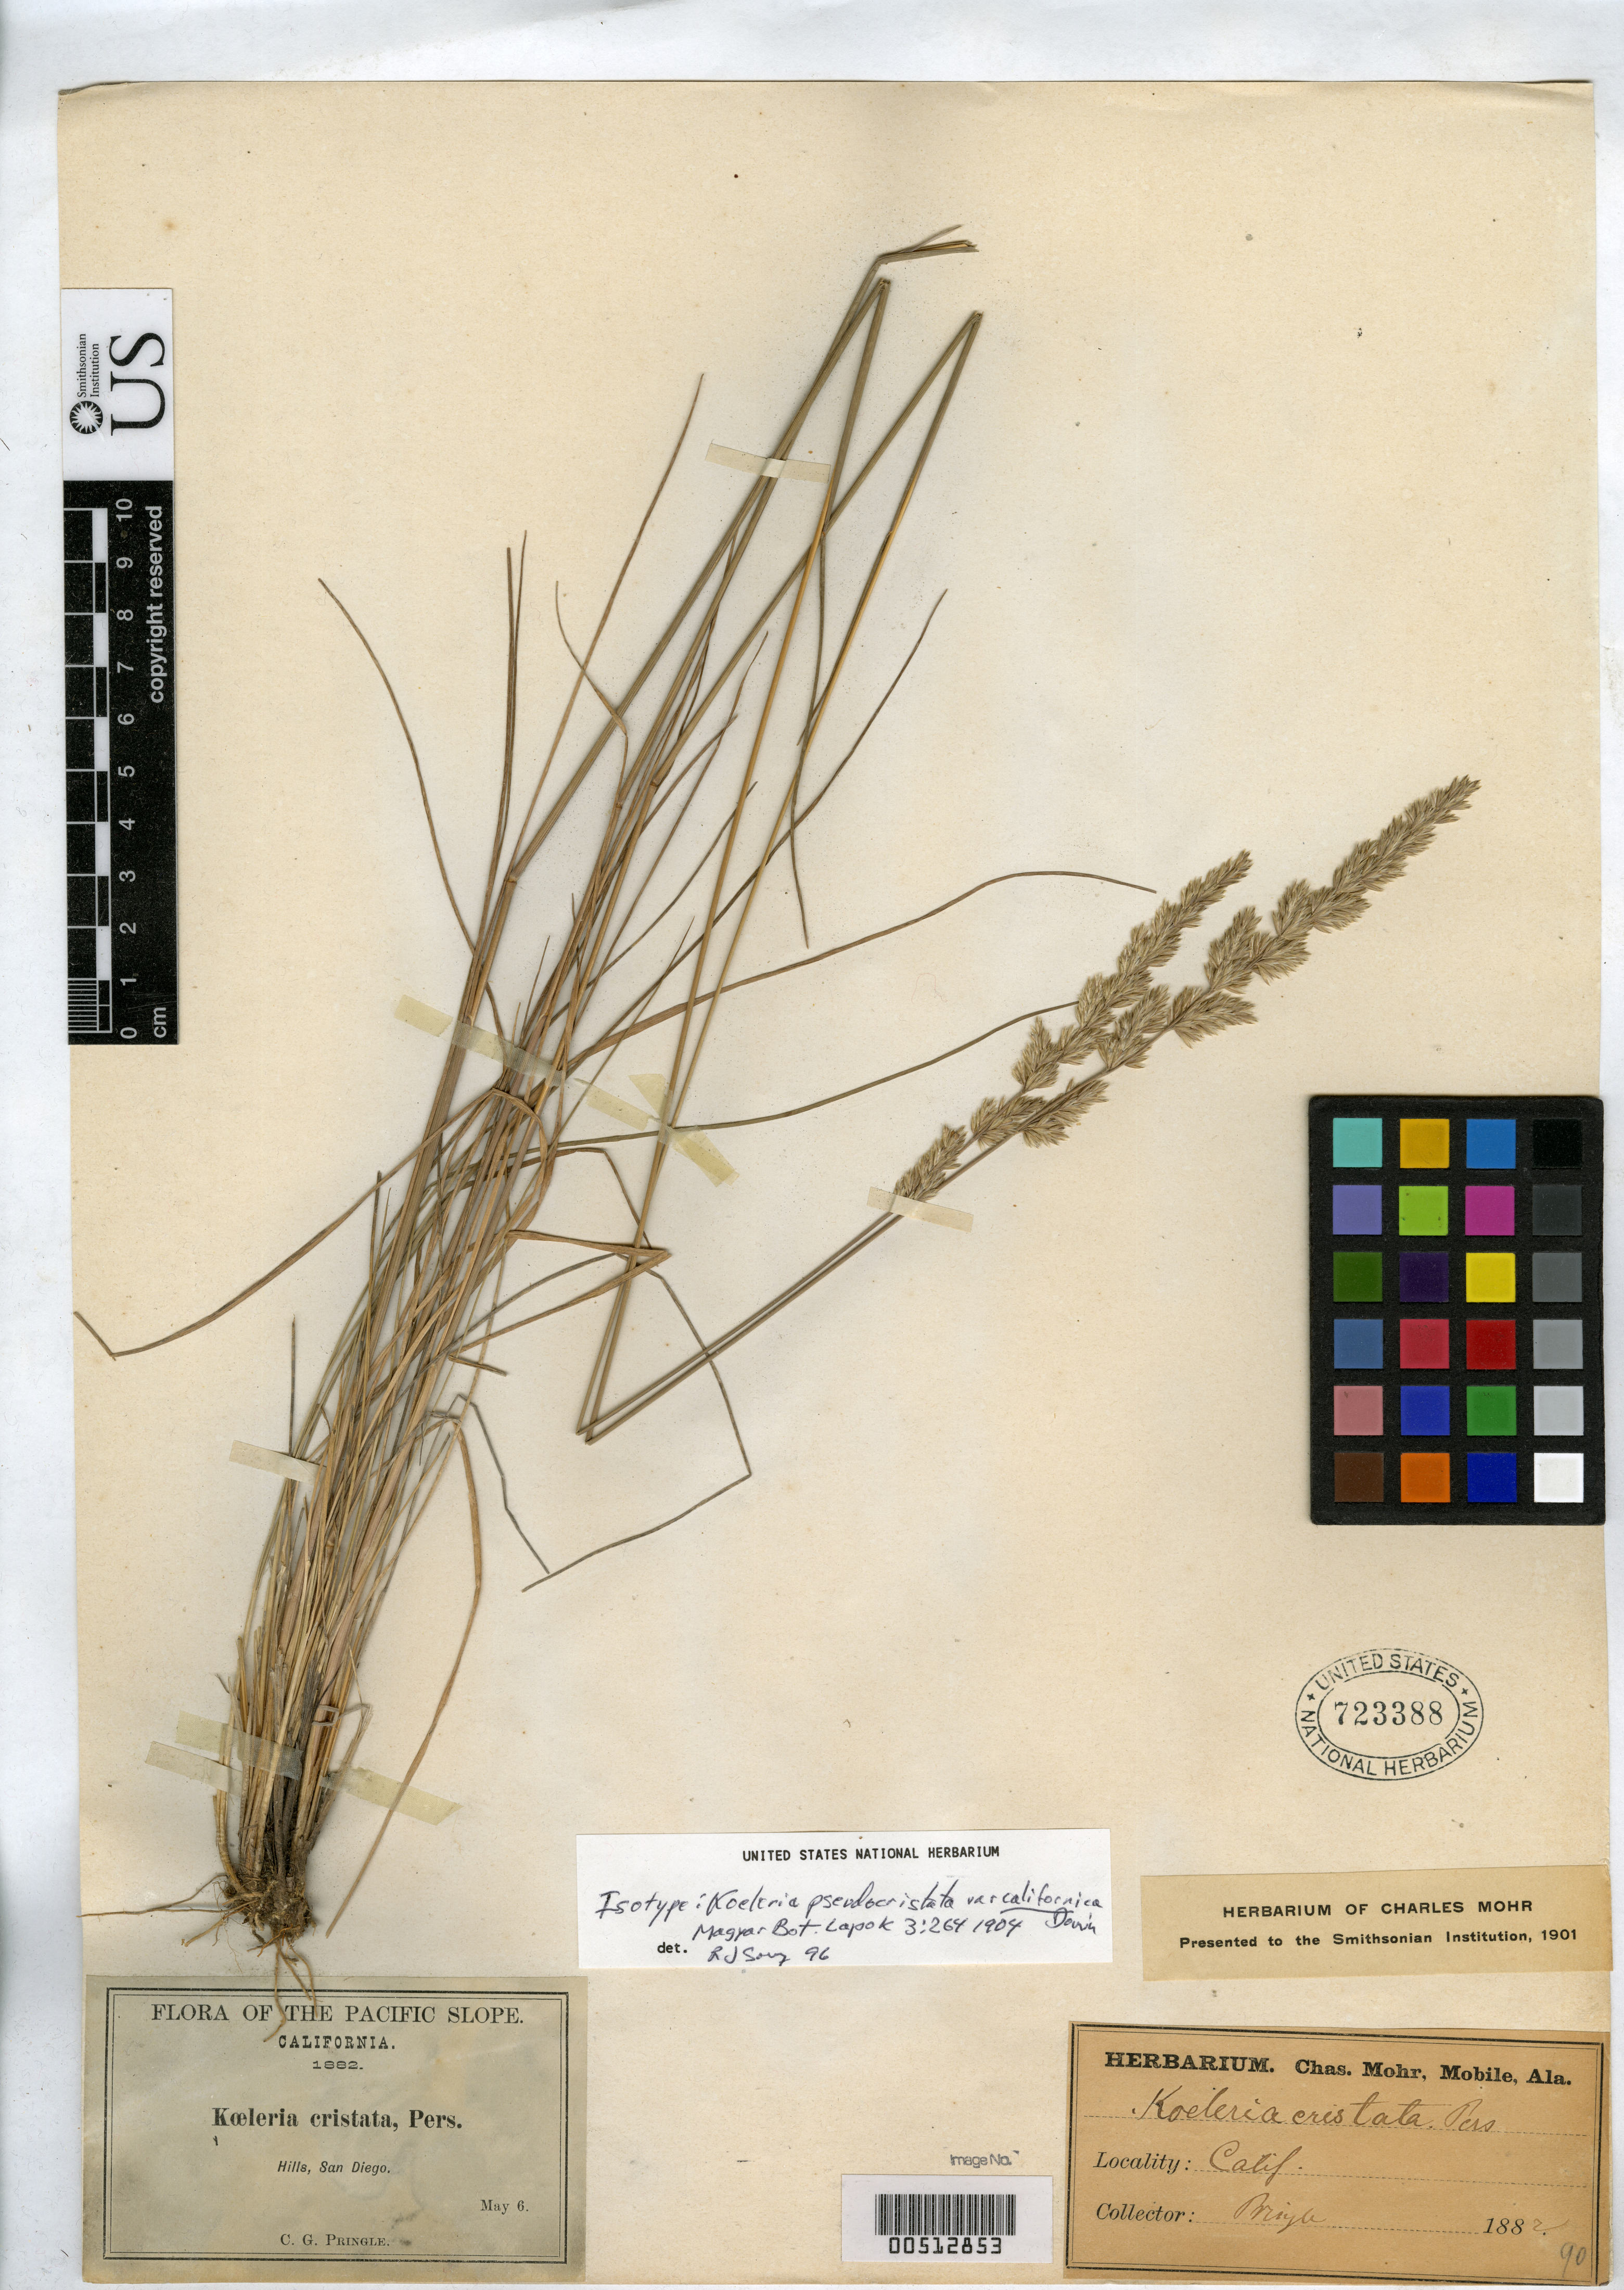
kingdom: Plantae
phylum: Tracheophyta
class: Liliopsida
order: Poales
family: Poaceae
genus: Koeleria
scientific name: Koeleria gracilis var. californica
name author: Domin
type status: Isotype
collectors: C. G. Pringle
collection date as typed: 06 May 1882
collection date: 1882-05-06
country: United States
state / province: California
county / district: San Diego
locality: Hills, San Diego.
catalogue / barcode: US 723388